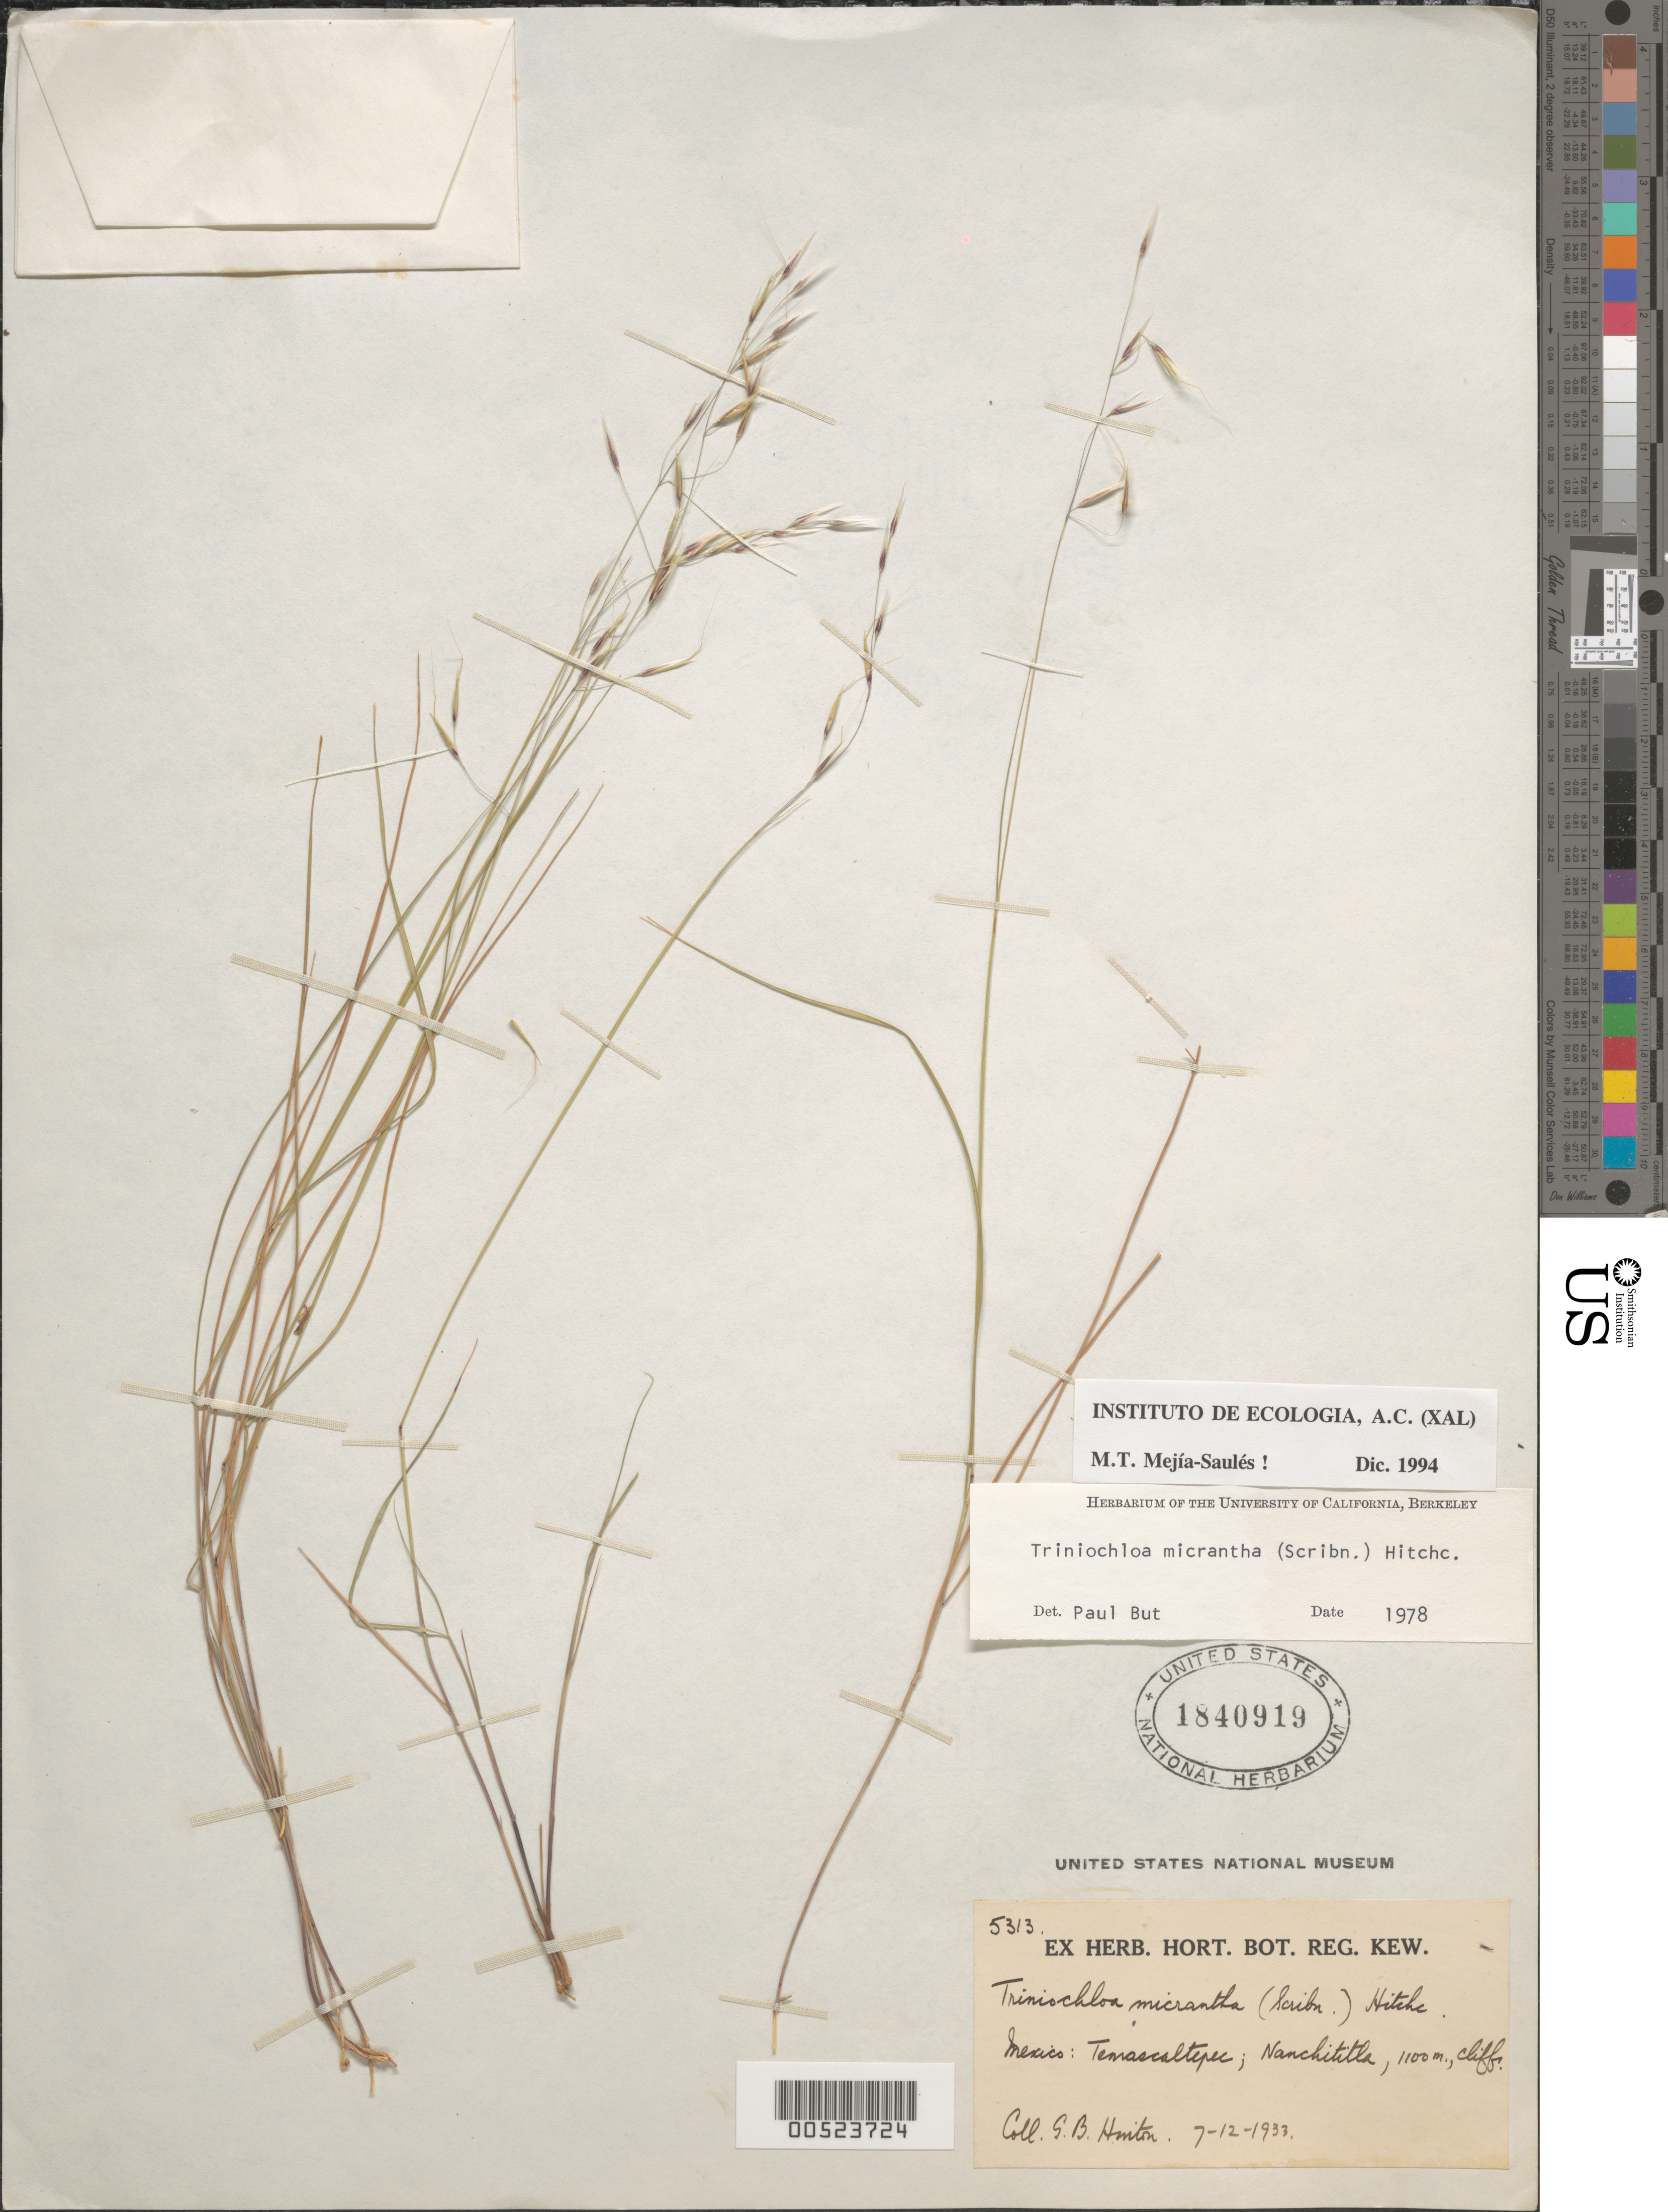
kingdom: Plantae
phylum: Tracheophyta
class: Liliopsida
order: Poales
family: Poaceae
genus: Triniochloa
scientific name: Triniochloa micrantha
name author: (Scribn.) Hitchc.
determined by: Mejía-Sauls, M. T.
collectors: G. B. Hinton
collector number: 5313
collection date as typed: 12 Jul 1933 or 7 Dec 1933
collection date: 1933-07-12 or 1933-12-07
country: Mexico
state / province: México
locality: Nanchititla, Temascaltepec Dist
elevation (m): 1100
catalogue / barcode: US 1840919